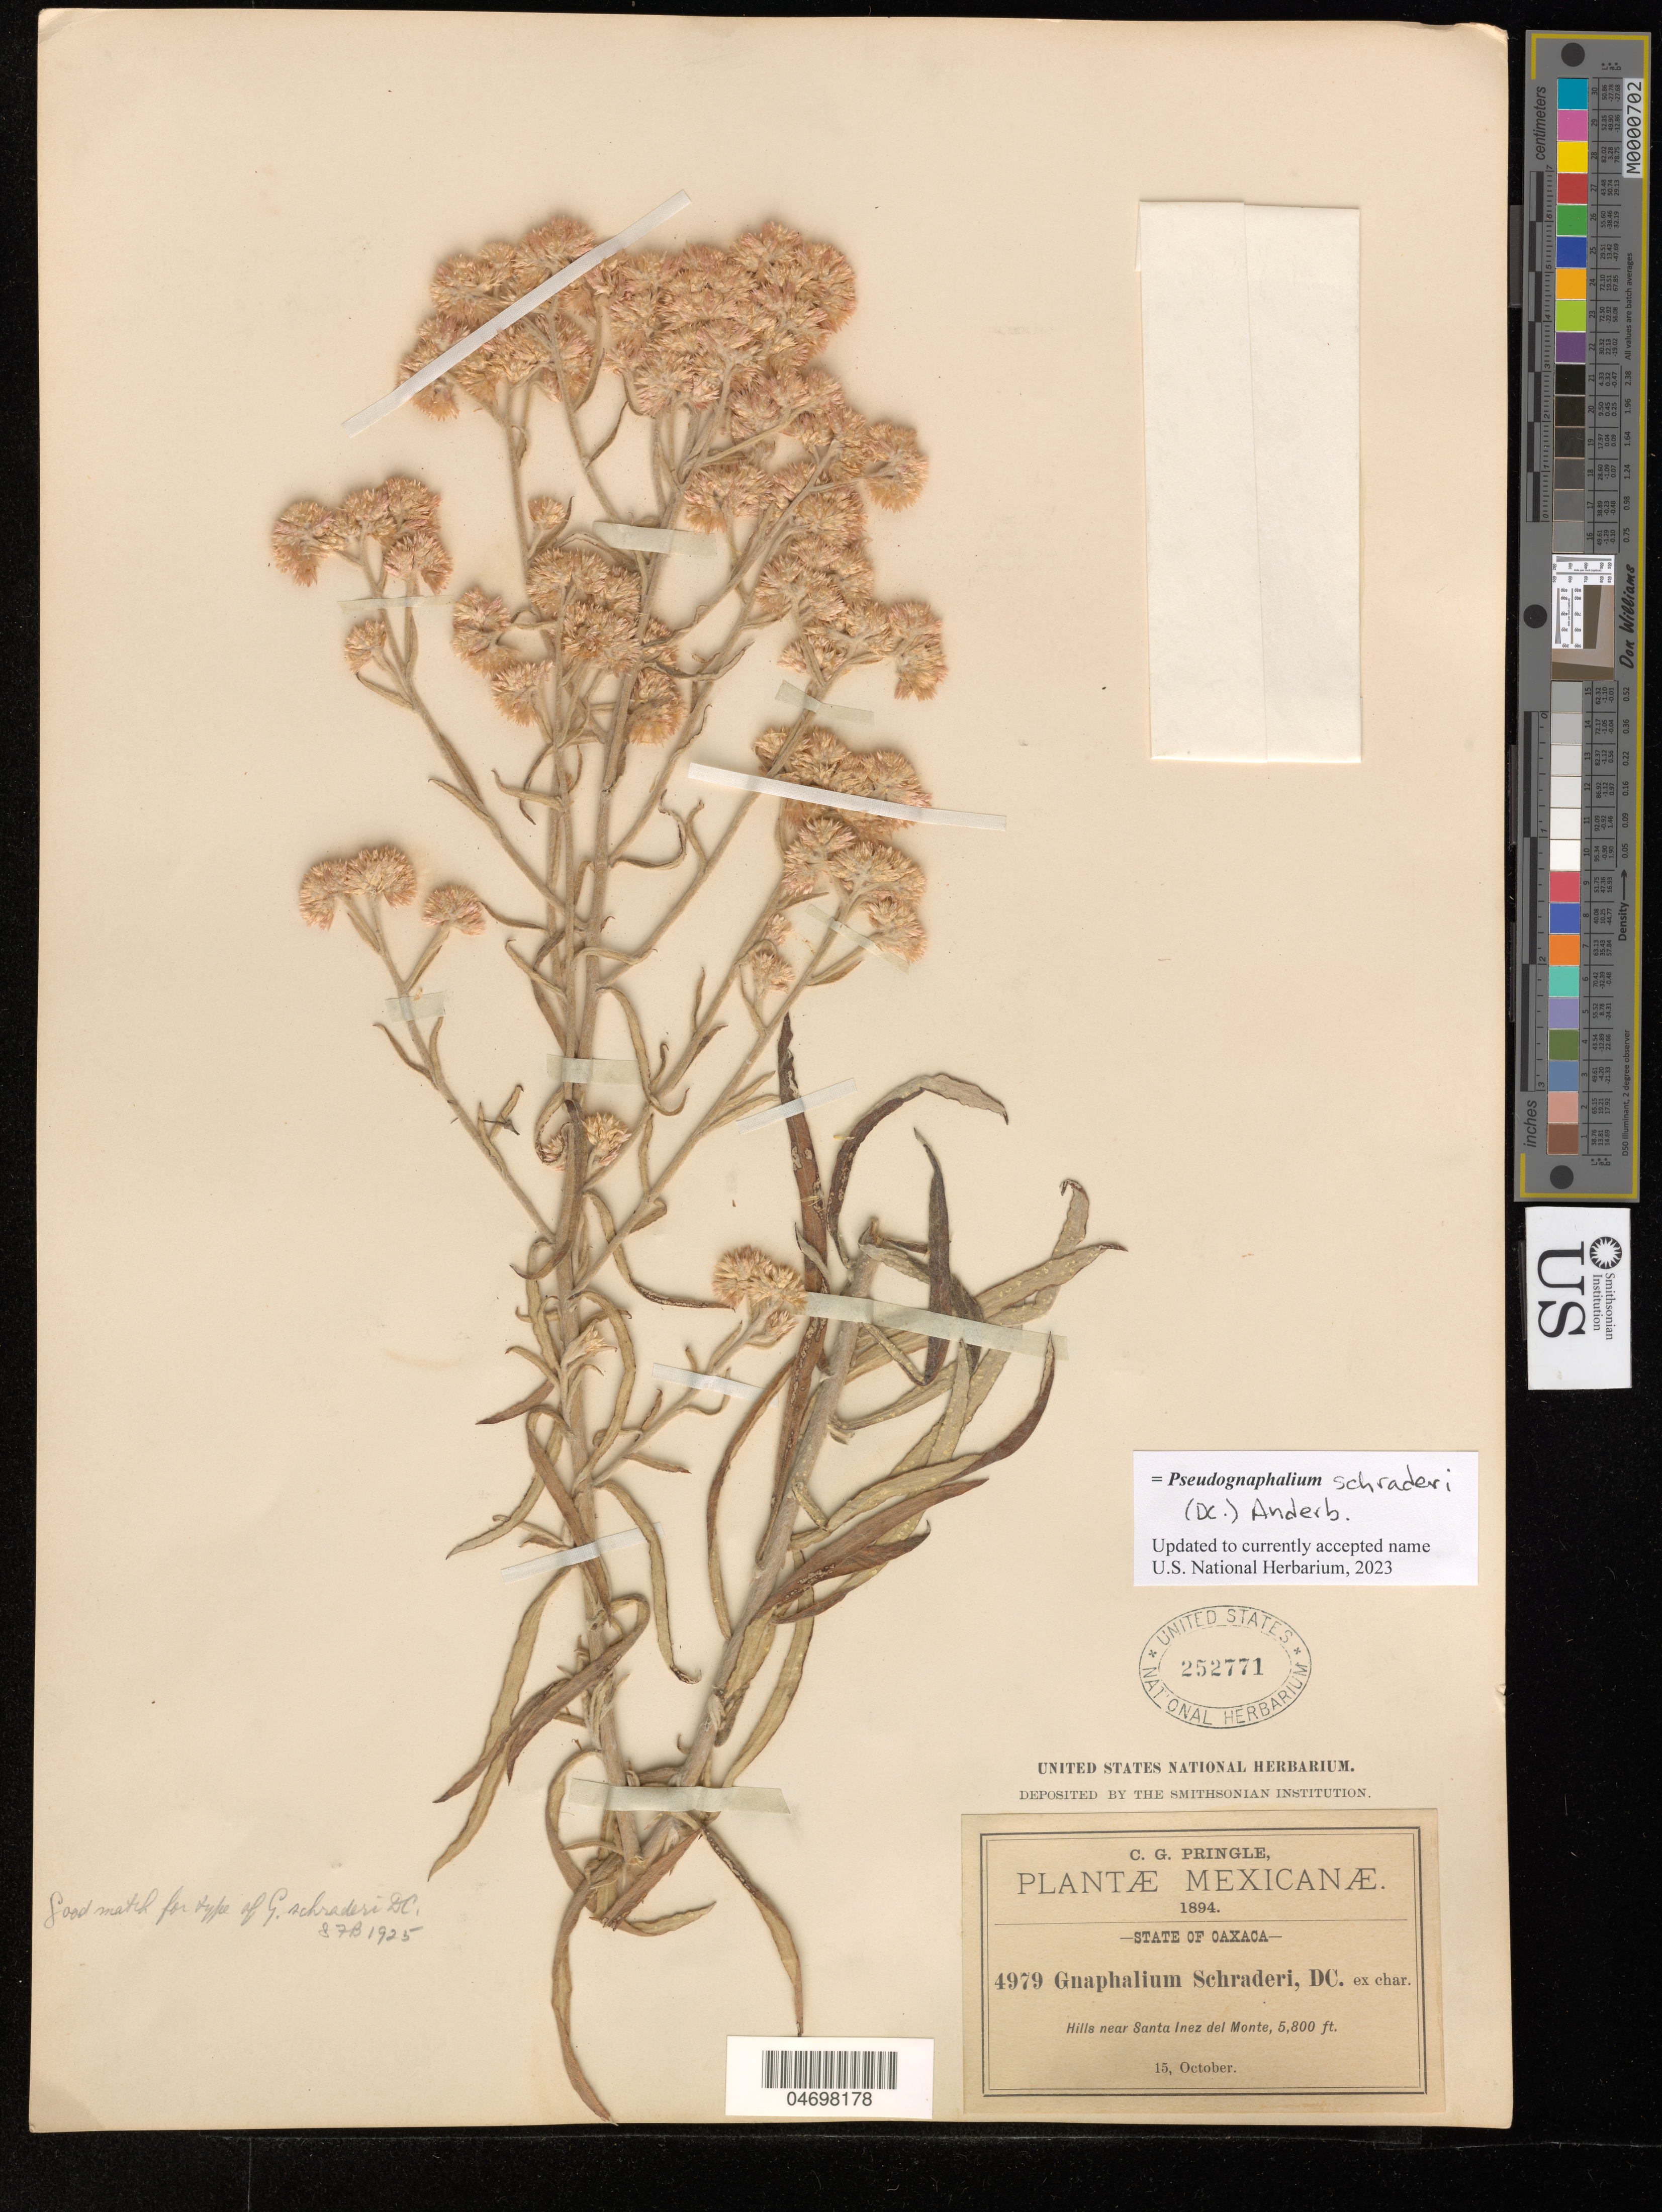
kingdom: Plantae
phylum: Tracheophyta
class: Magnoliopsida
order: Asterales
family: Asteraceae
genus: Pseudognaphalium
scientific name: Pseudognaphalium attenuatum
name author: (DC.) Anderb.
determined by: Nesom, Guy L.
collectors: C. G. Pringle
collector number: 4979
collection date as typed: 15 Oct 1894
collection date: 1894-10-15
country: Mexico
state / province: Oaxaca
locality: Near Santa Inez del Monte,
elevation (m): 1768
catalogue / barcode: US 252771